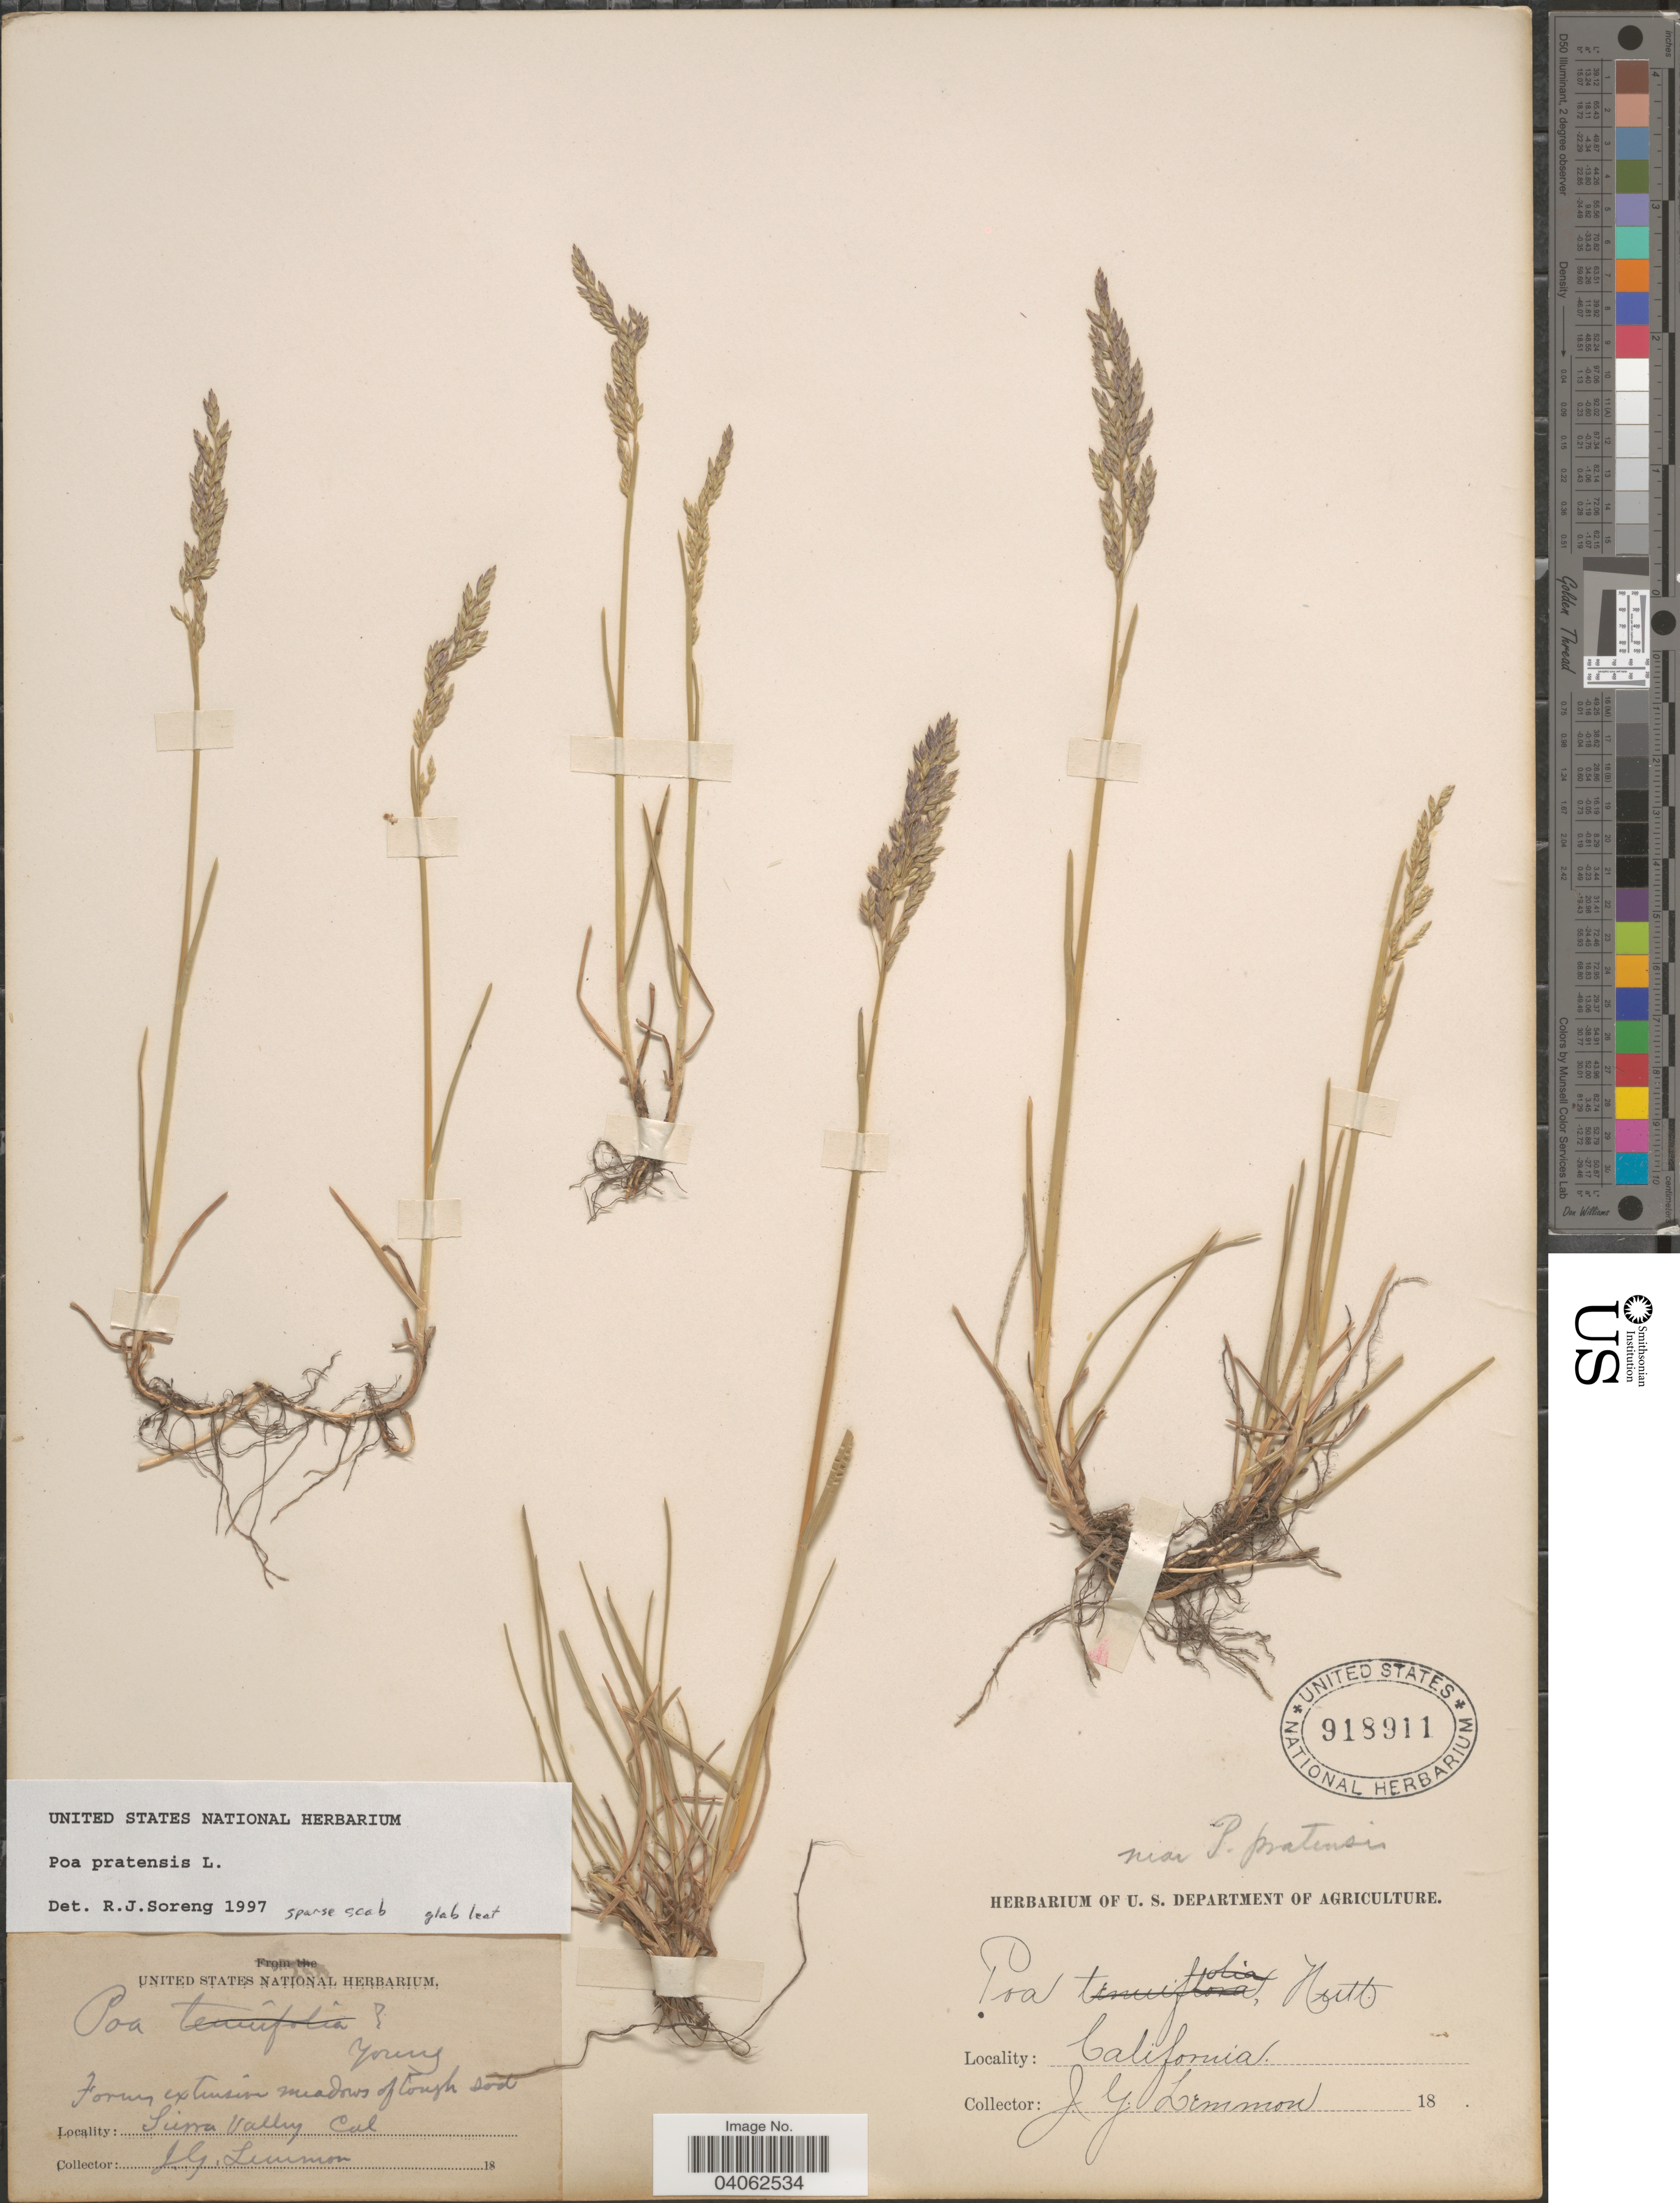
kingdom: Plantae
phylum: Tracheophyta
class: Liliopsida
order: Poales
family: Poaceae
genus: Poa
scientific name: Poa pratensis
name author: L.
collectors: J. Lemmon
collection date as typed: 18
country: United States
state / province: California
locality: Sierra Valley.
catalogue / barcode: US 918911